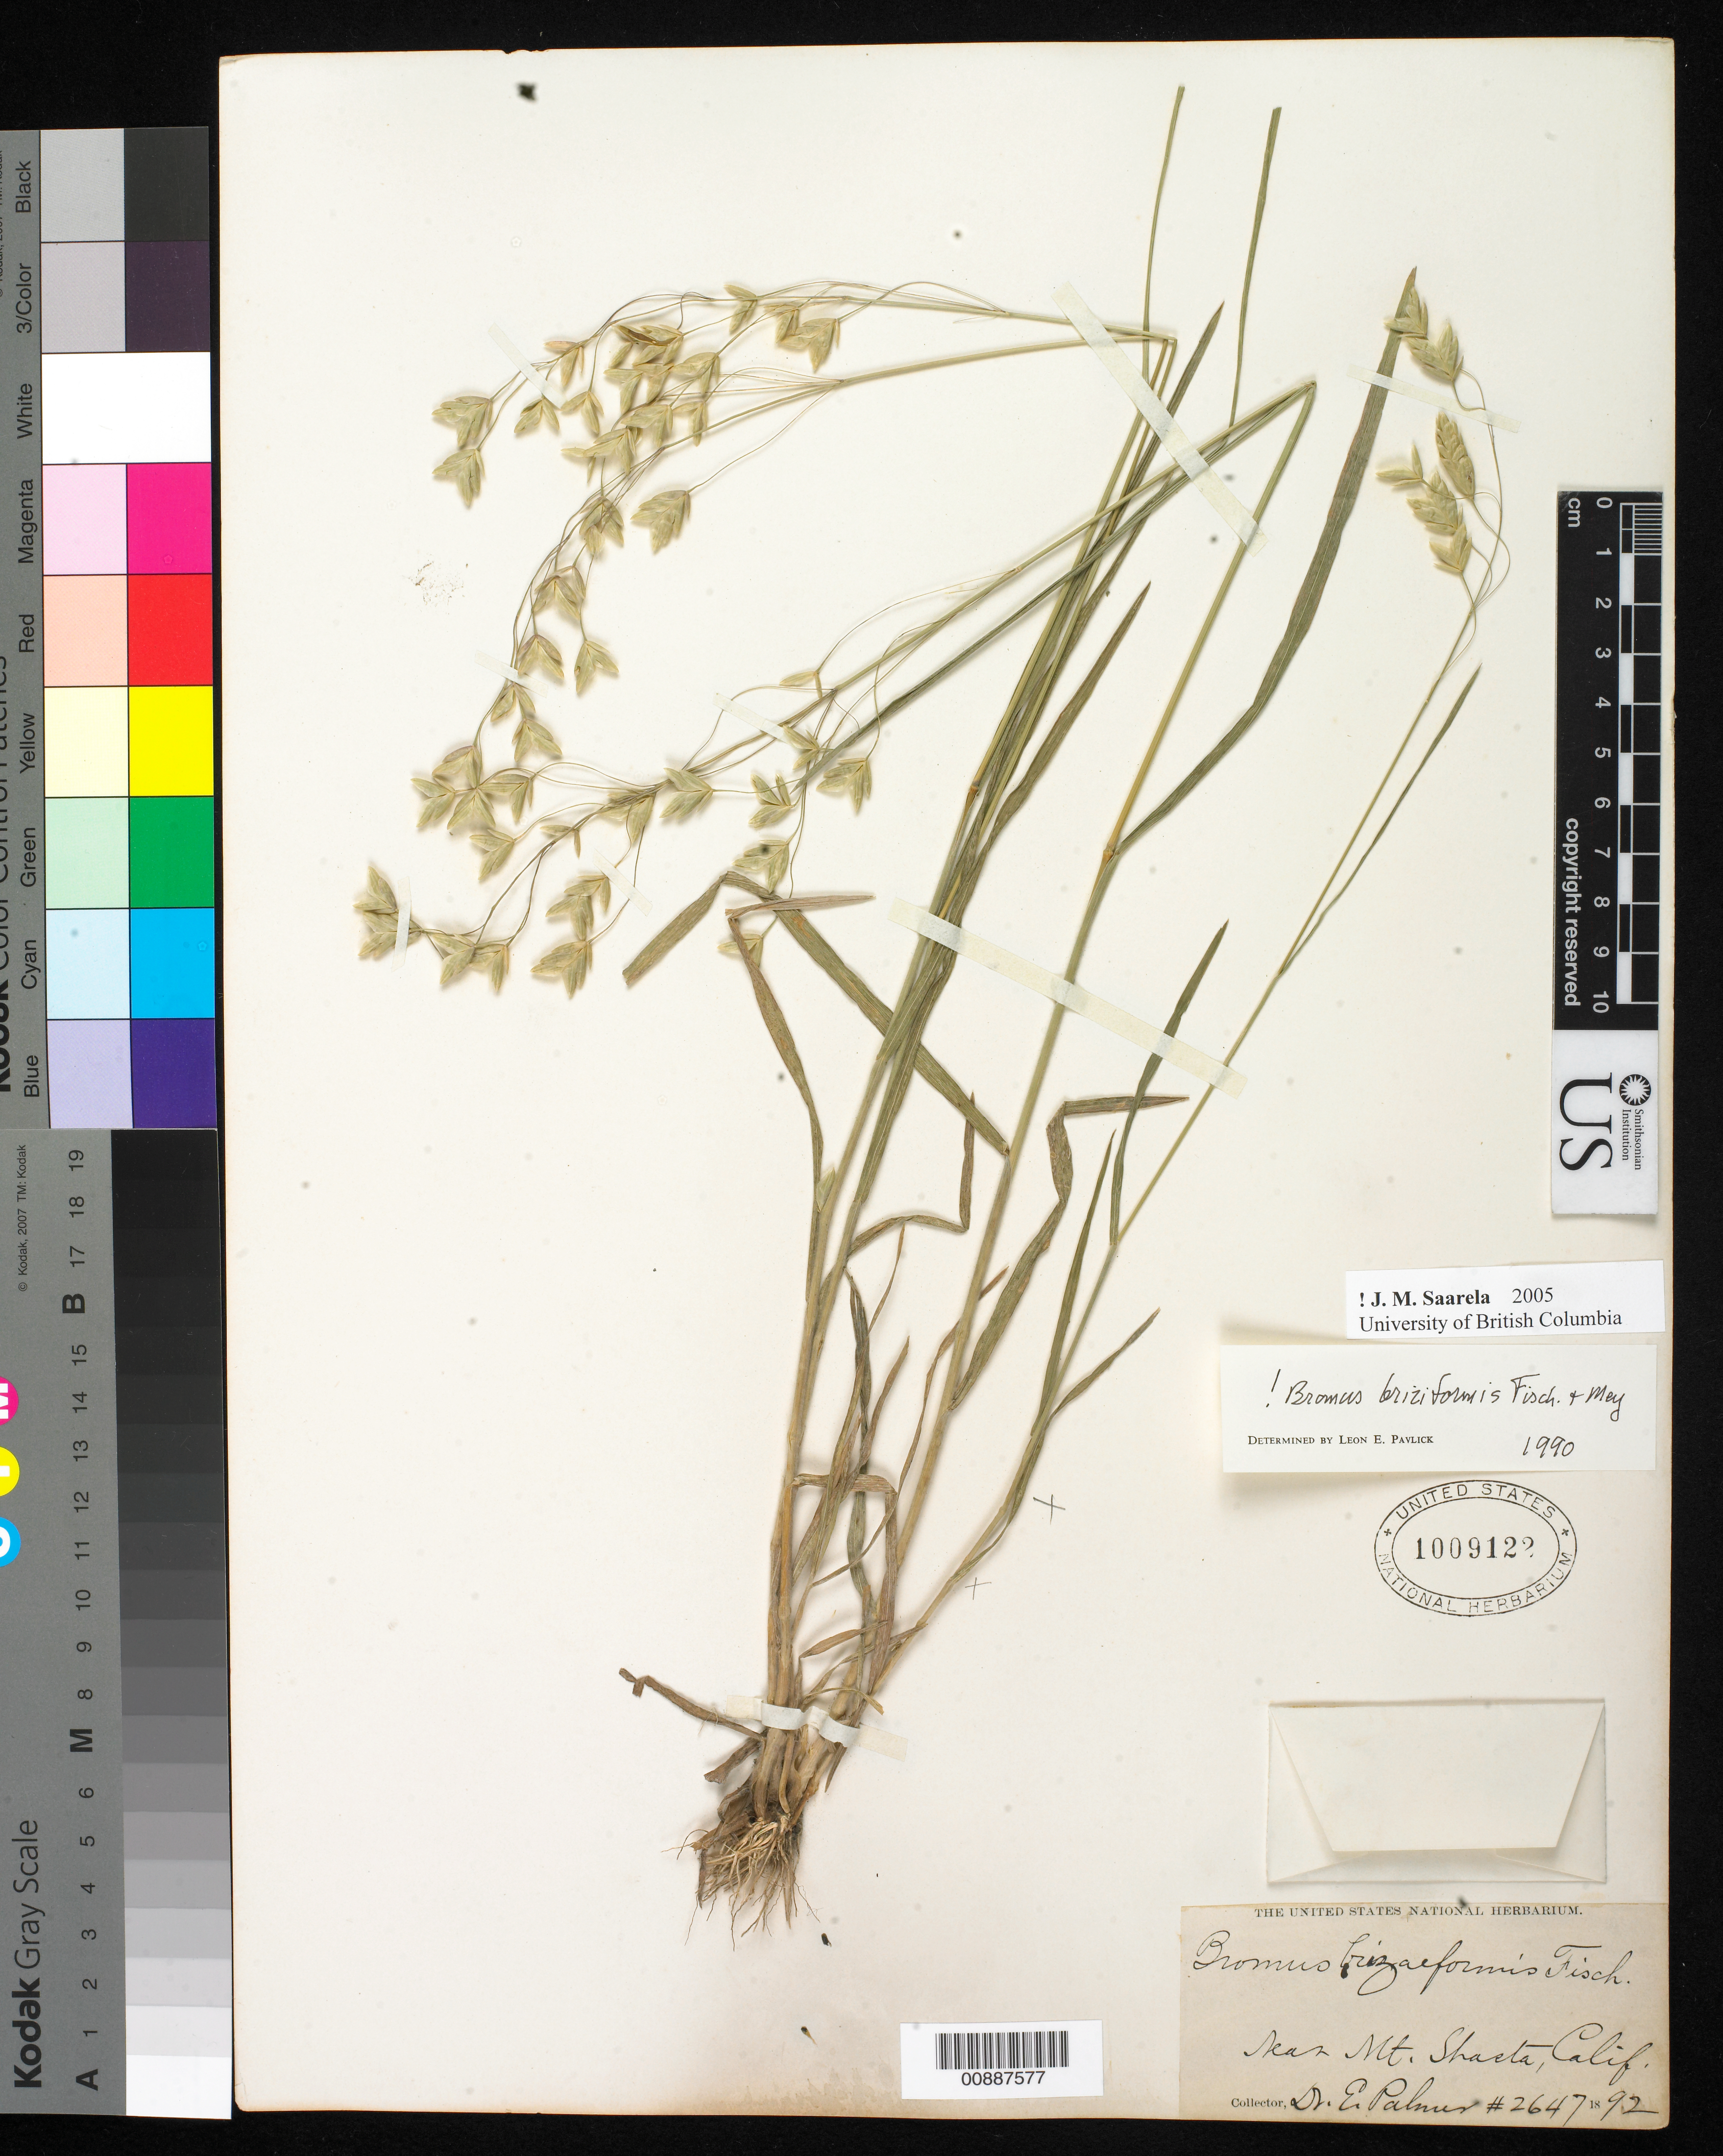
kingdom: Plantae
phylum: Tracheophyta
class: Liliopsida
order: Poales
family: Poaceae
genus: Bromus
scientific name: Bromus briziformis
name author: Fisch. & C.A. Mey.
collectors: E. Palmer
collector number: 2647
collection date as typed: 1892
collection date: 1892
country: United States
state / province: California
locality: Near Mt. Shasta, California.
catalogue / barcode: US 1009122